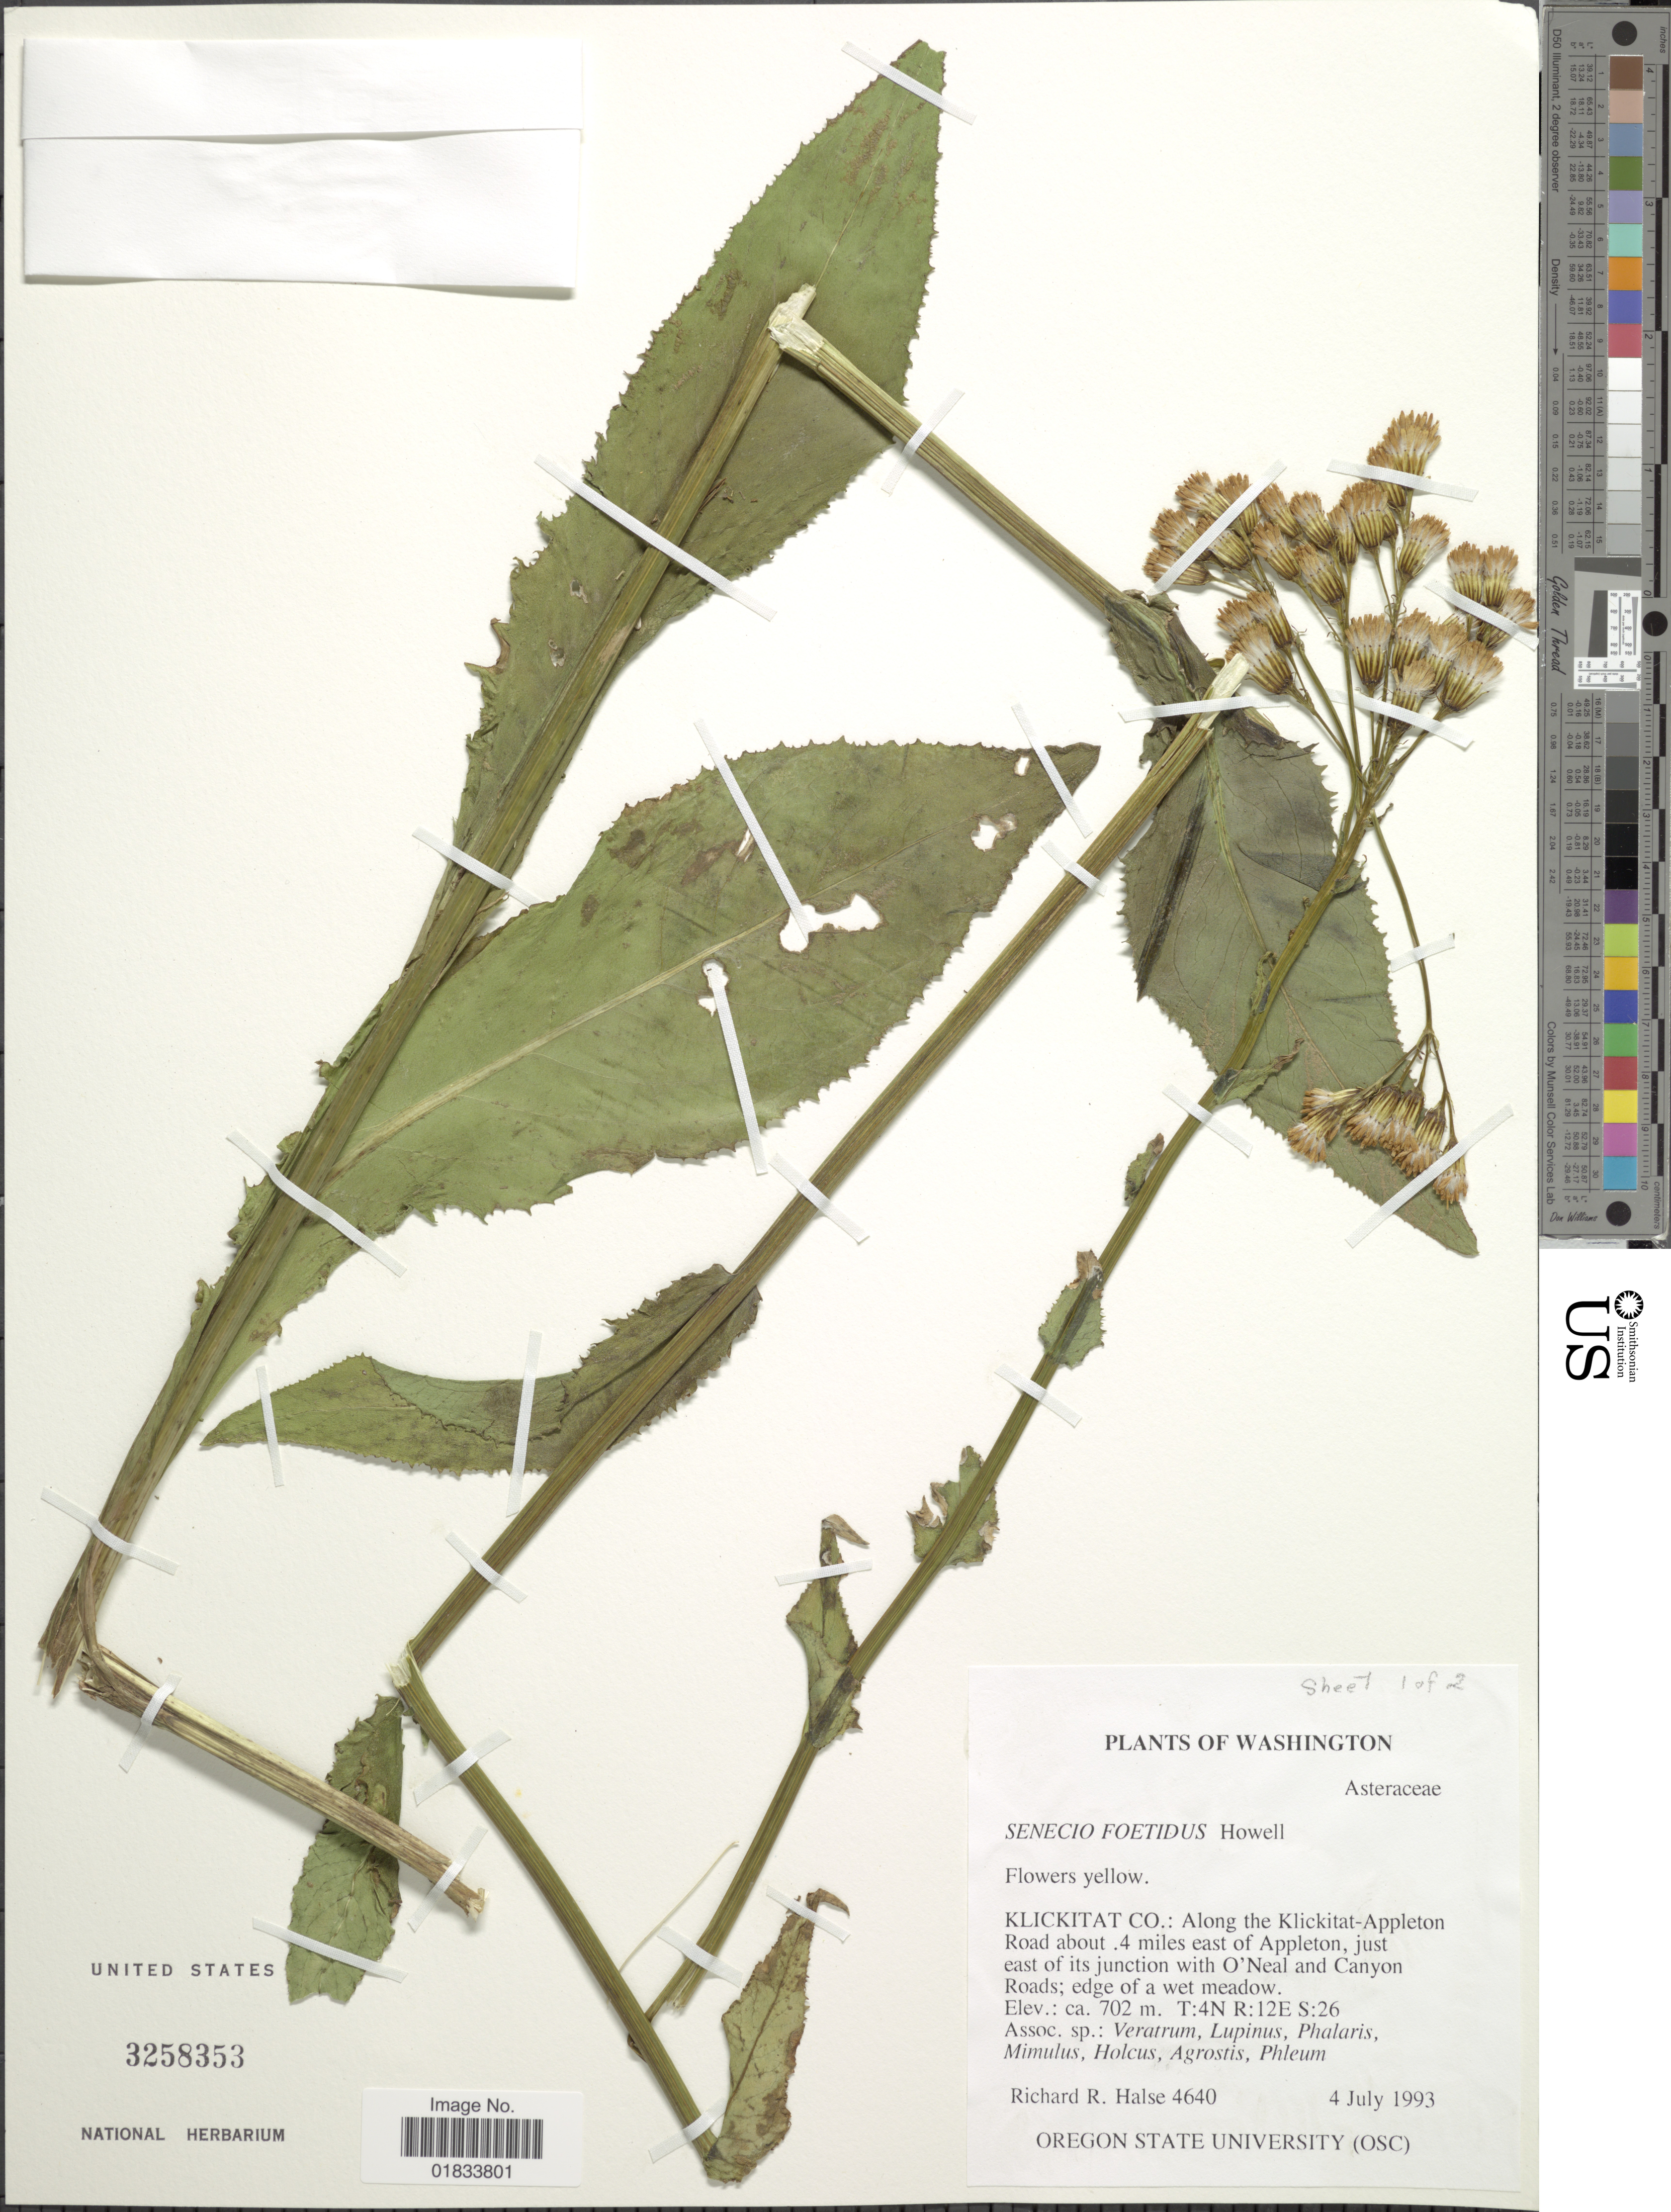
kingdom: Plantae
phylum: Tracheophyta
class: Magnoliopsida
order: Asterales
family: Asteraceae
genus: Senecio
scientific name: Senecio foetidus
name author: Howell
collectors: R. Halse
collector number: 4640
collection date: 1993-07-04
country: United States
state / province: Washington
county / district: Klickitat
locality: Klickitat Co.: Along the Klickitat-Appleton Road about 4 miles east of Appleton, just east of its junction with O'Neil and Canyon Roads T4N R12W S26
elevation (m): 702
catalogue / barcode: US 3258353